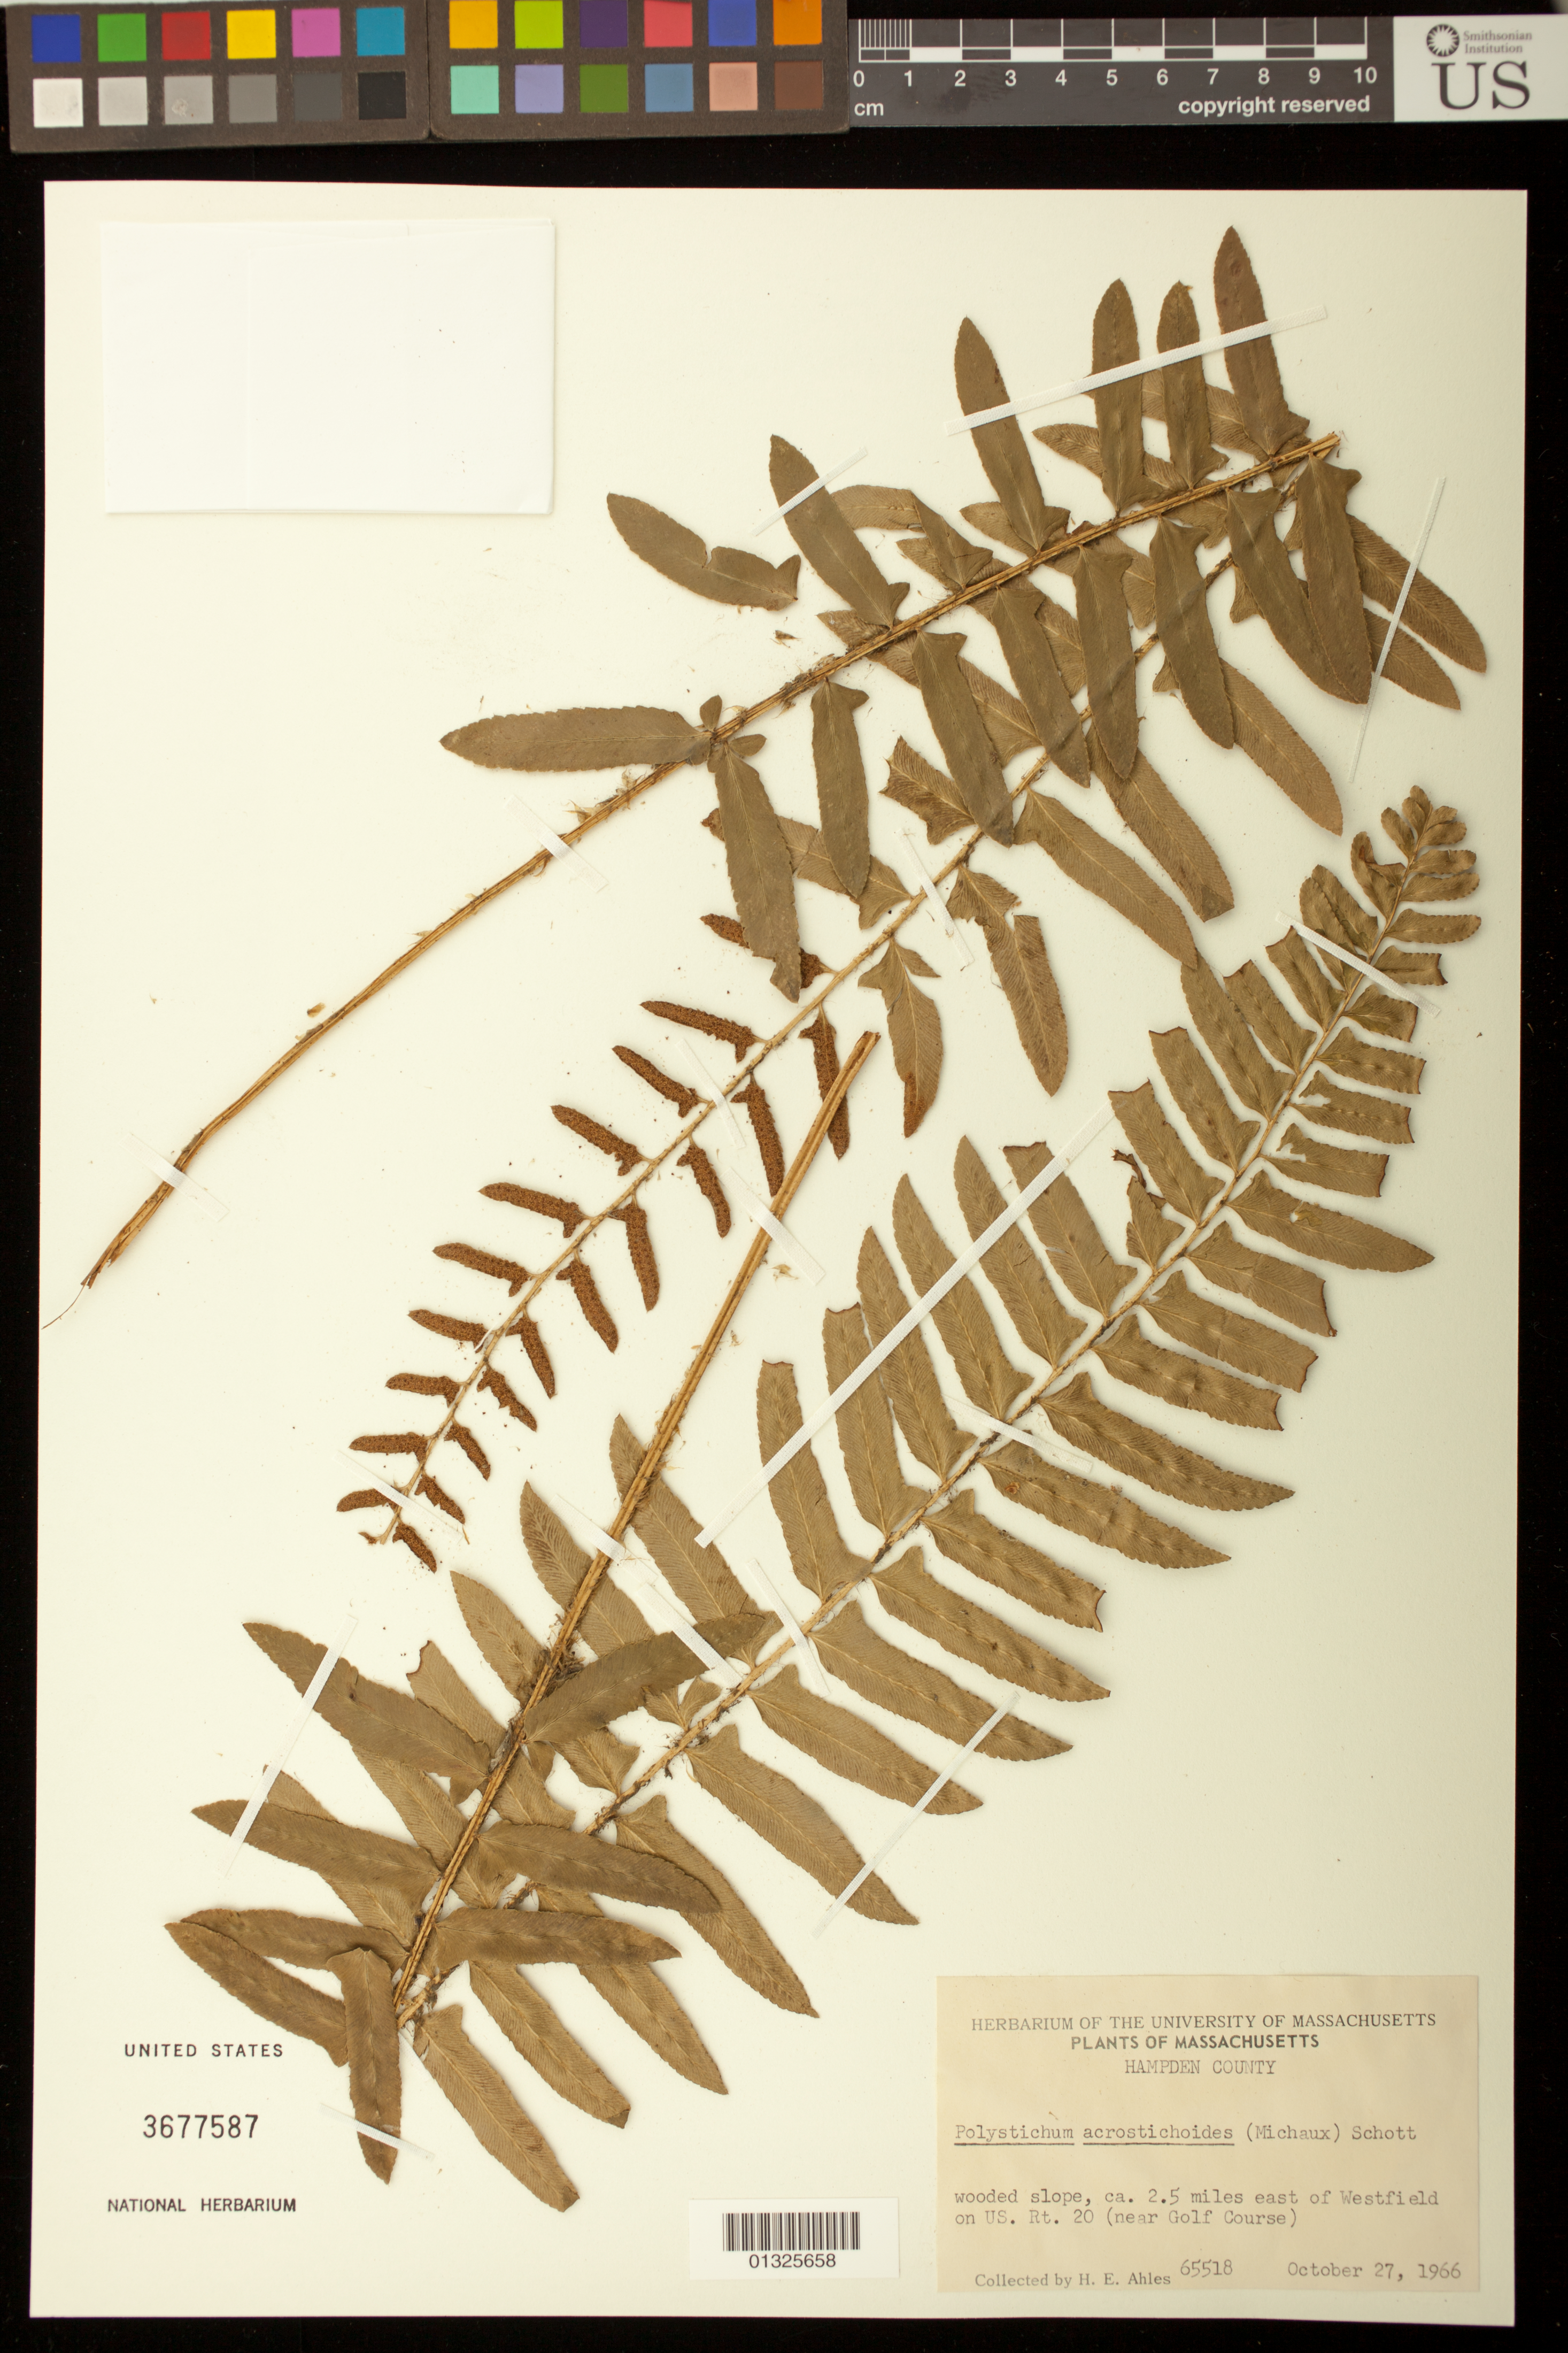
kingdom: Plantae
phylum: Tracheophyta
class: Polypodiopsida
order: Polypodiales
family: Dryopteridaceae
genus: Polystichum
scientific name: Polystichum acrostichoides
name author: (Michx.) Schott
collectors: H. E. Ahles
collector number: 65518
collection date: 1966-10-27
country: United States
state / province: Massachusetts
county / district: Hampden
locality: ca. 2.5 miles east of Westfield on US. Rt. 20 (near Golf Course).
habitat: wooded slope.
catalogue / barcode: US 3677587